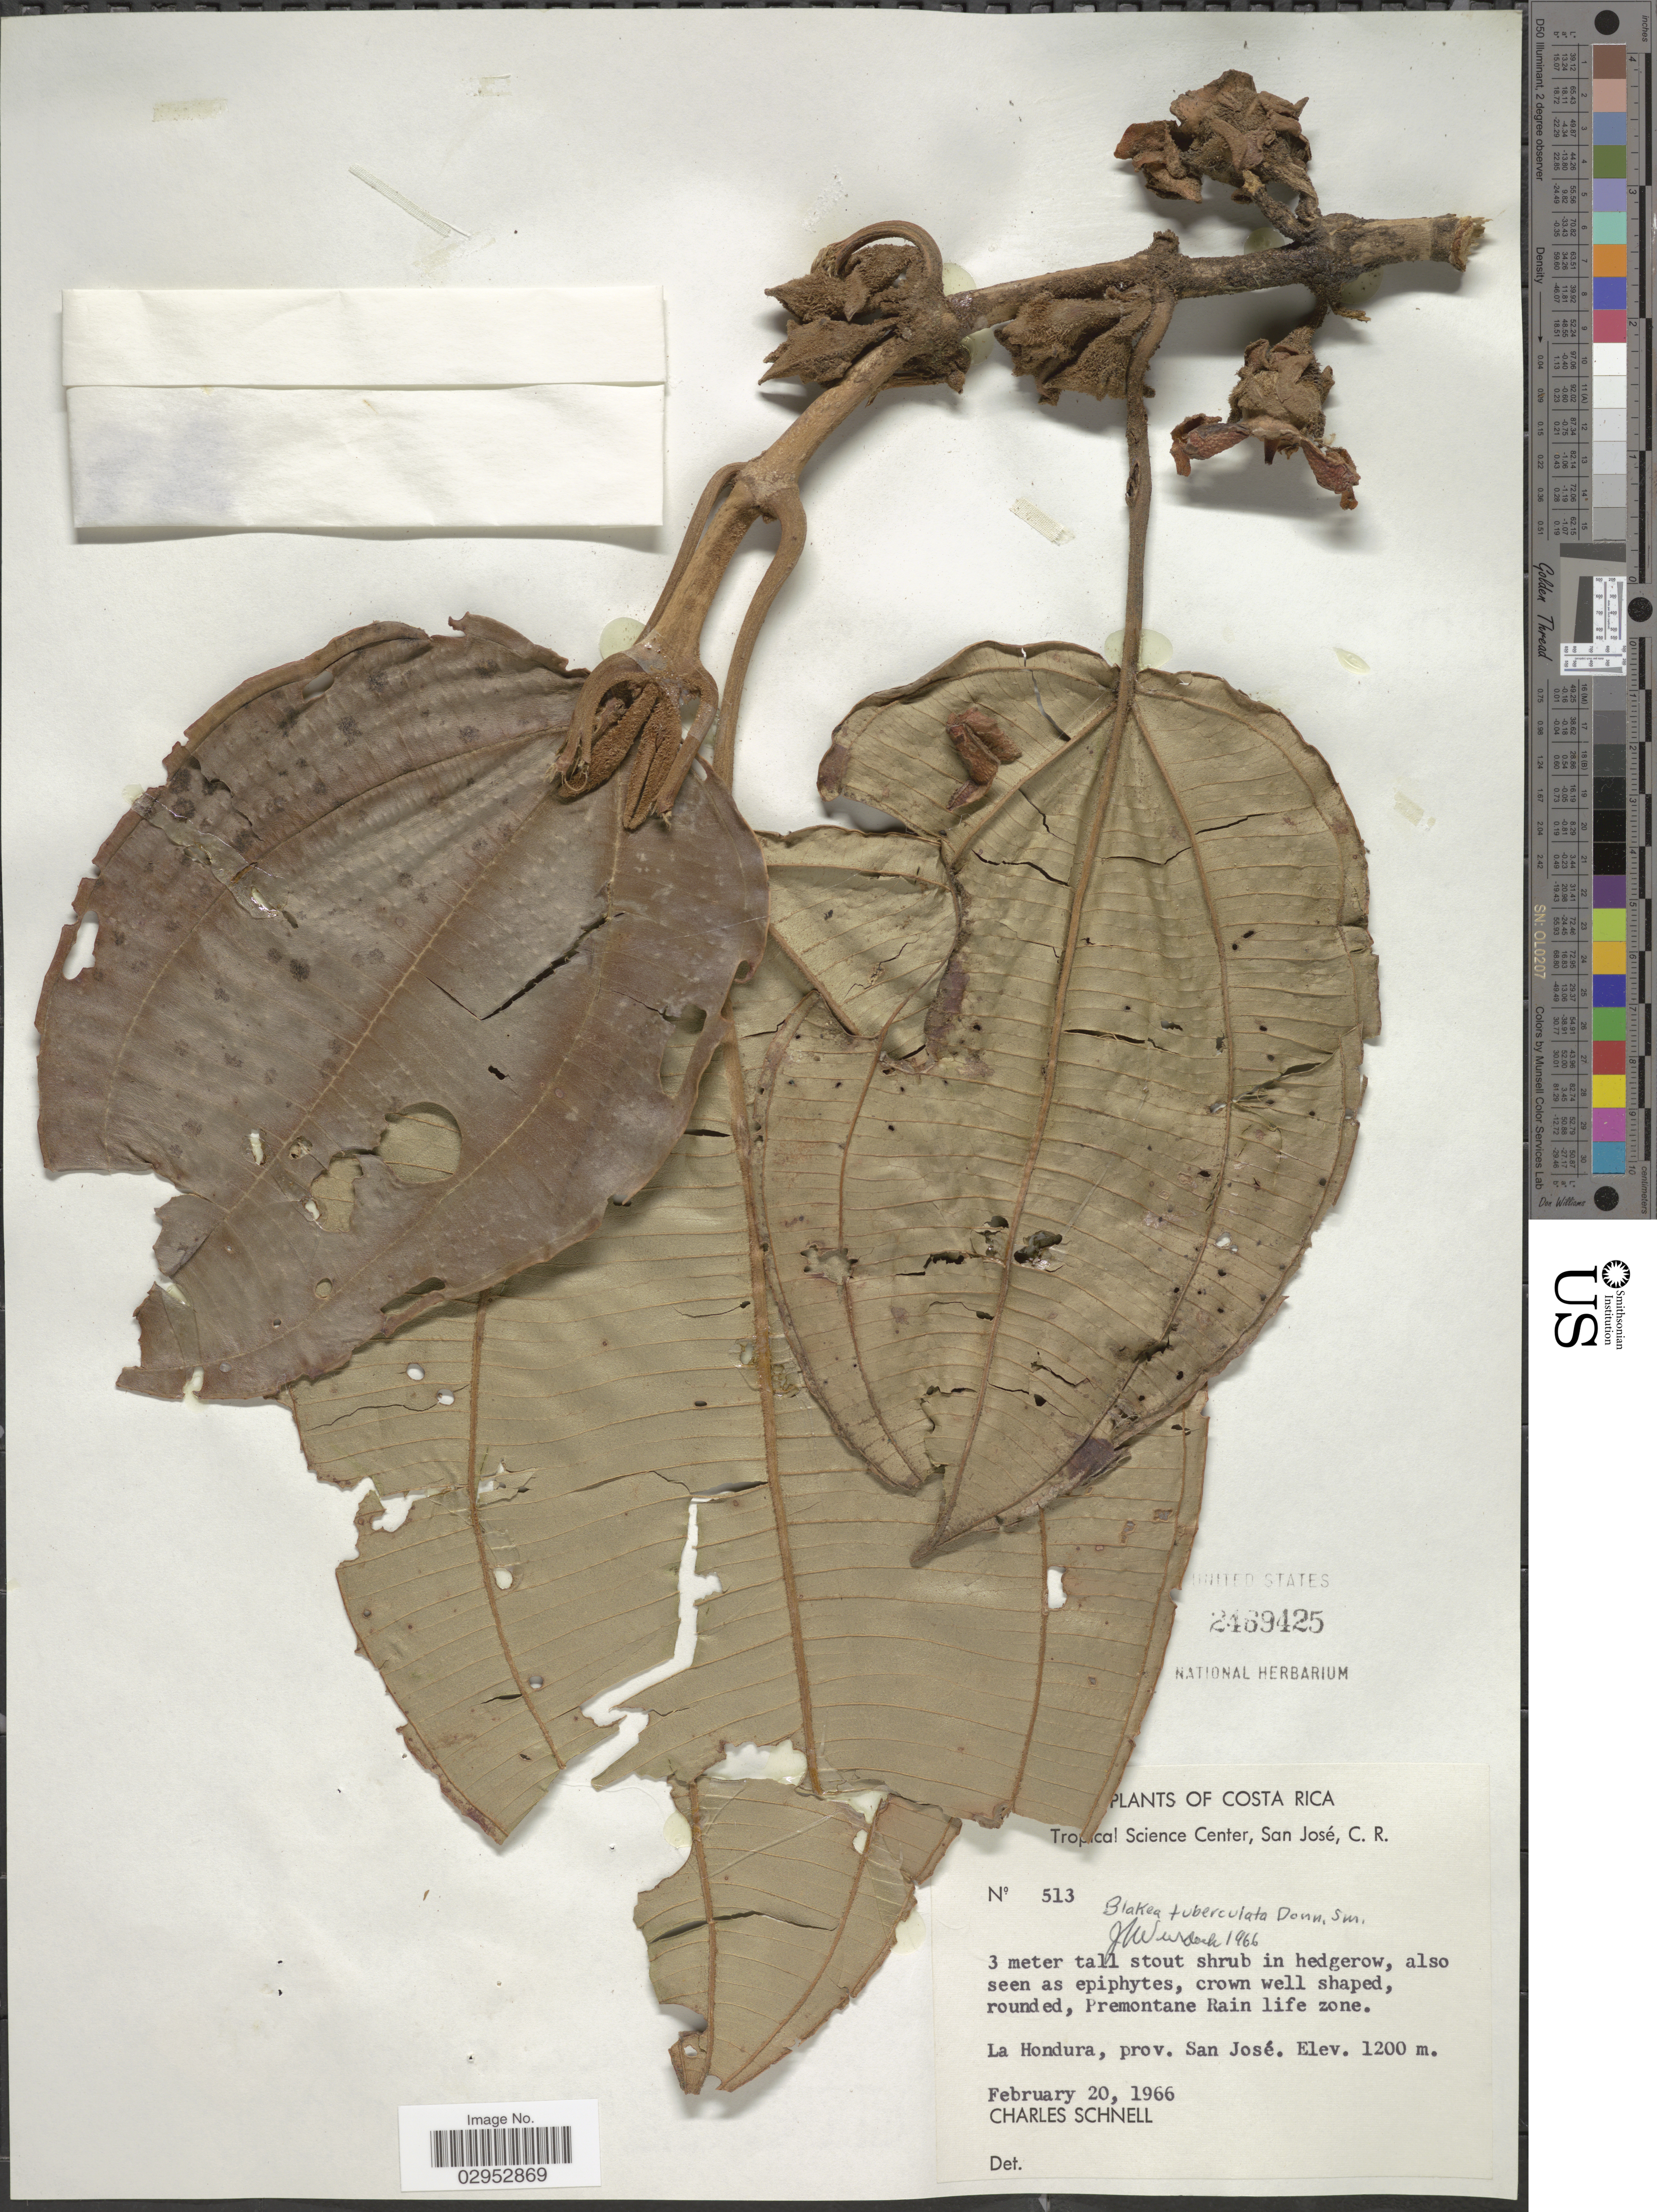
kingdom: Plantae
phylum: Tracheophyta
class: Magnoliopsida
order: Myrtales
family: Melastomataceae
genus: Blakea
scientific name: Blakea tuberculata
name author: Donn. Sm.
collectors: C. Schnell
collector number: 513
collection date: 1966-02-20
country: Costa Rica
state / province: San José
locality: La Hondura, prov. San José.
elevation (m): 1200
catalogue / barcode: US 2469425